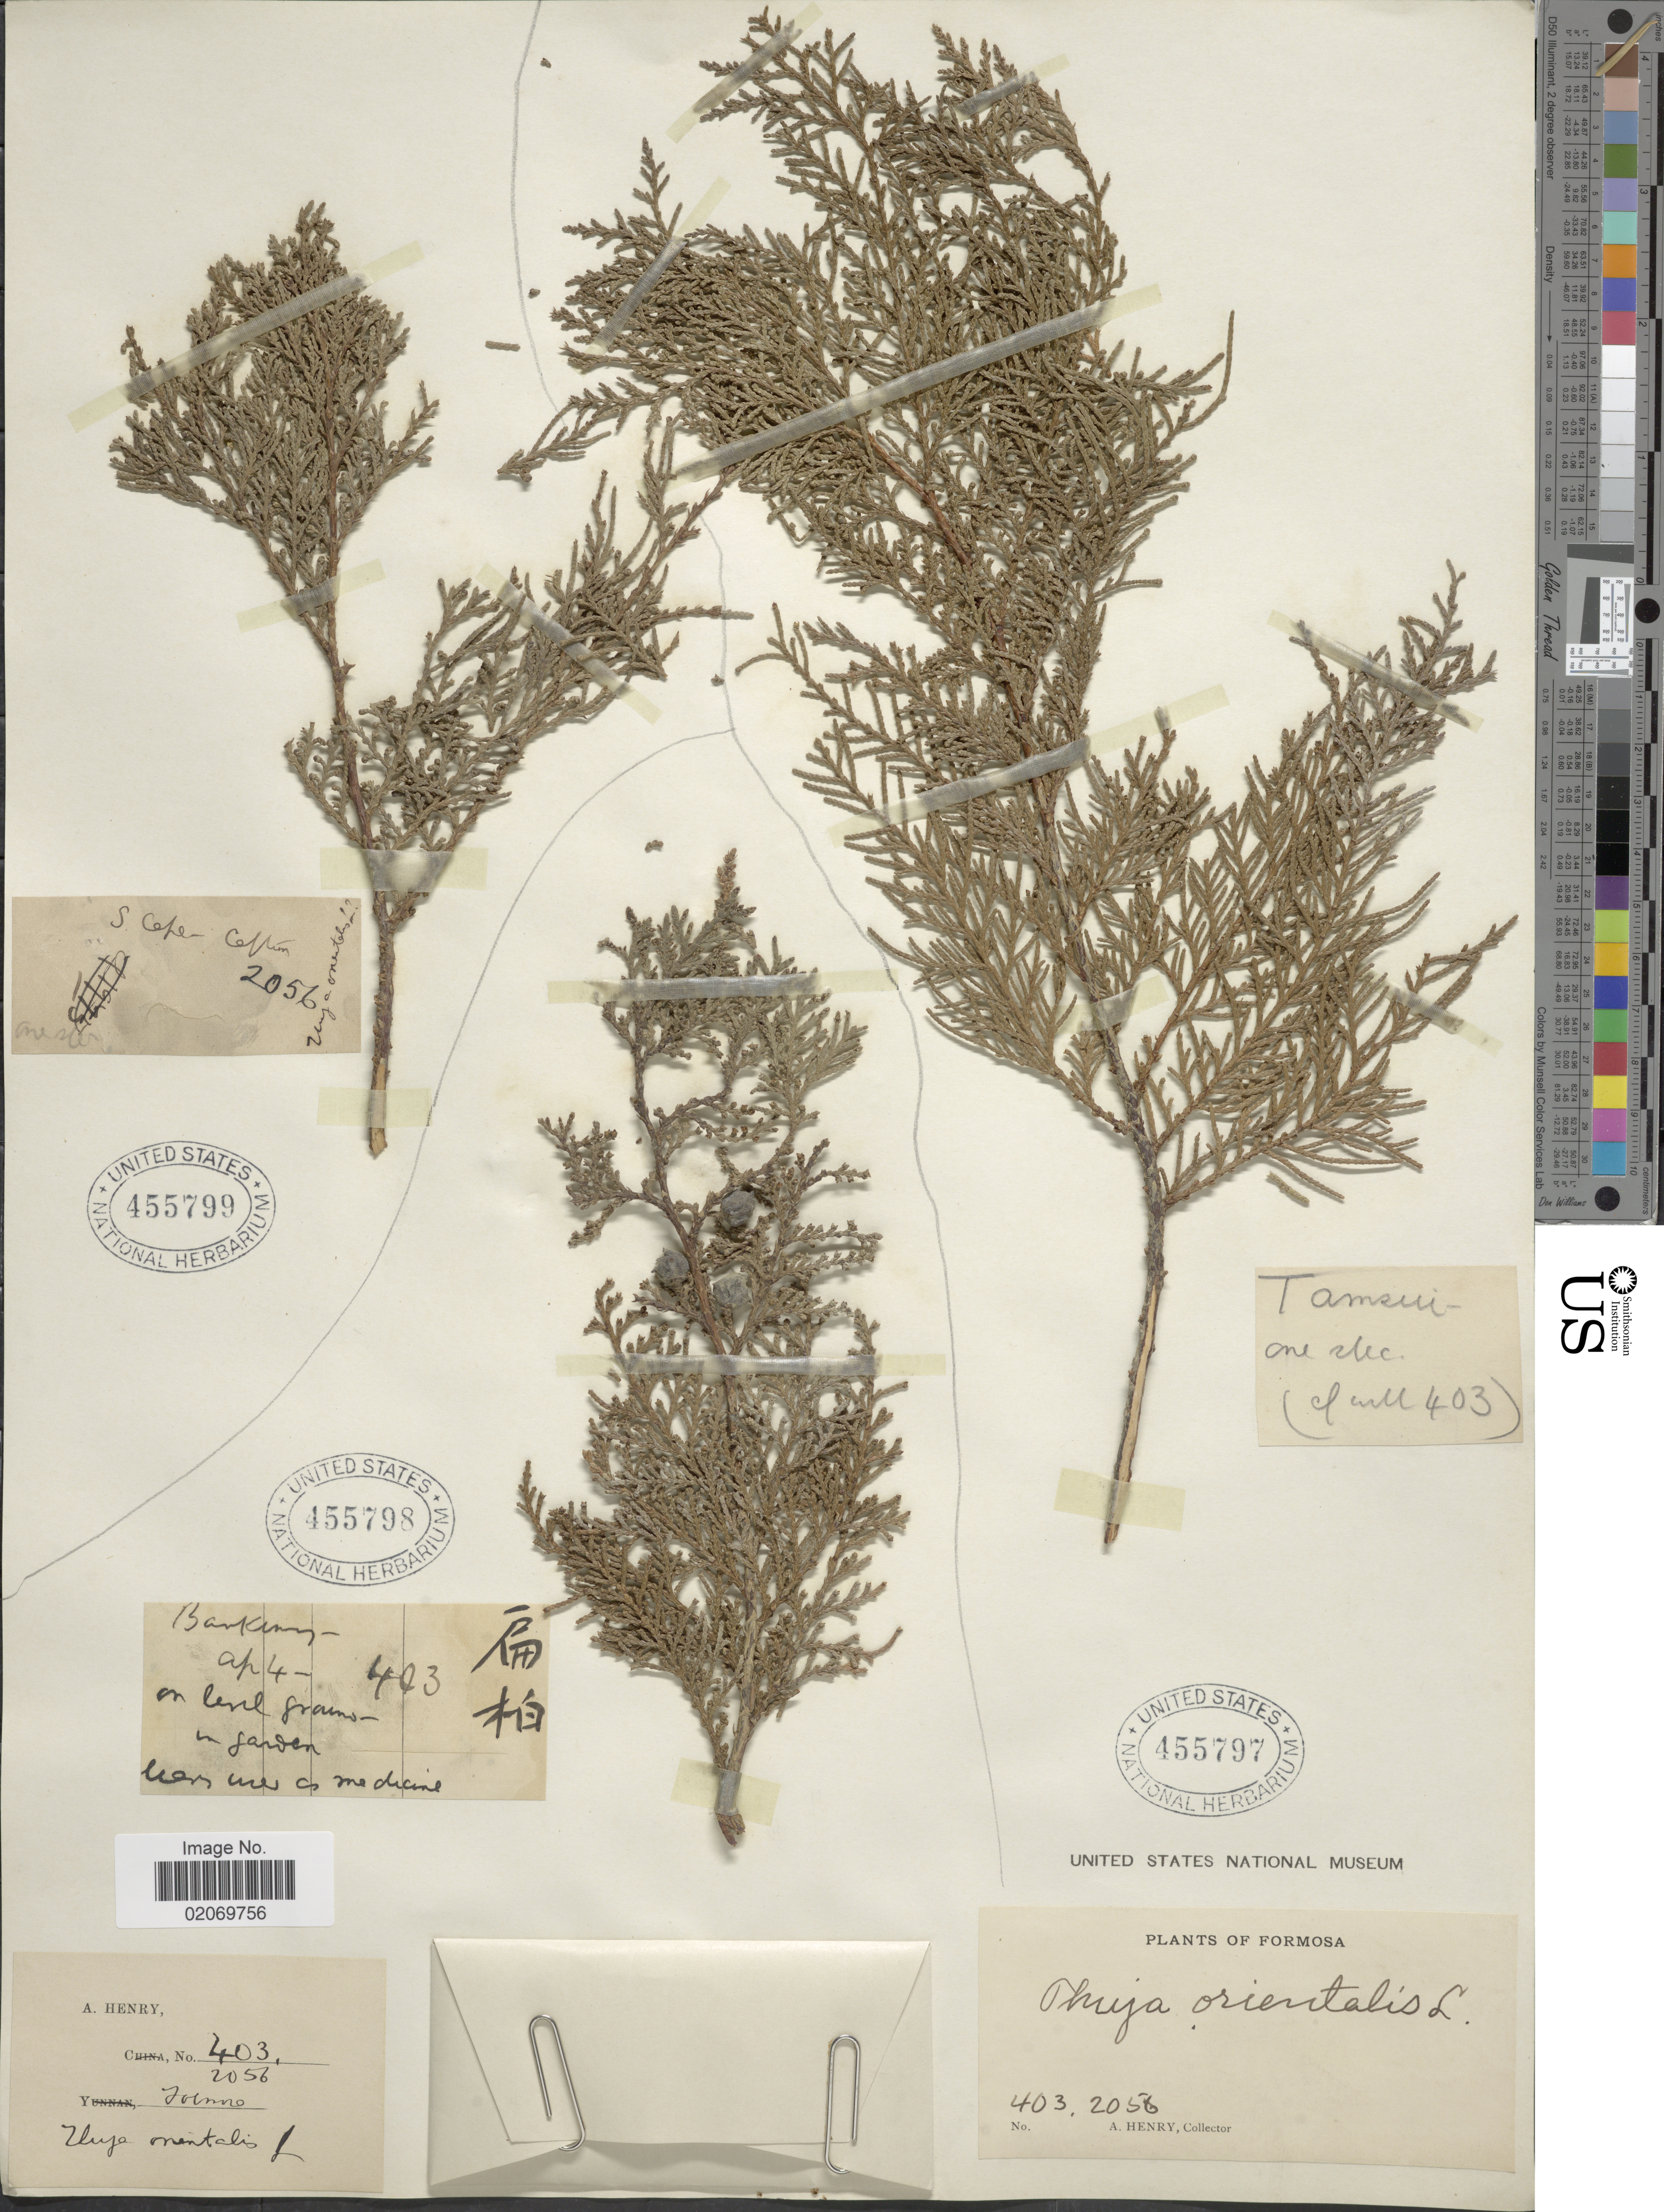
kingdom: Plantae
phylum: Tracheophyta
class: Pinopsida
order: Pinales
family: Cupressaceae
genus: Thuja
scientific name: Thuja orientalis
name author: L.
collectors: A. Henry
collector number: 403/2056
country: Taiwan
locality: Formosa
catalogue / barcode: US 455798-2